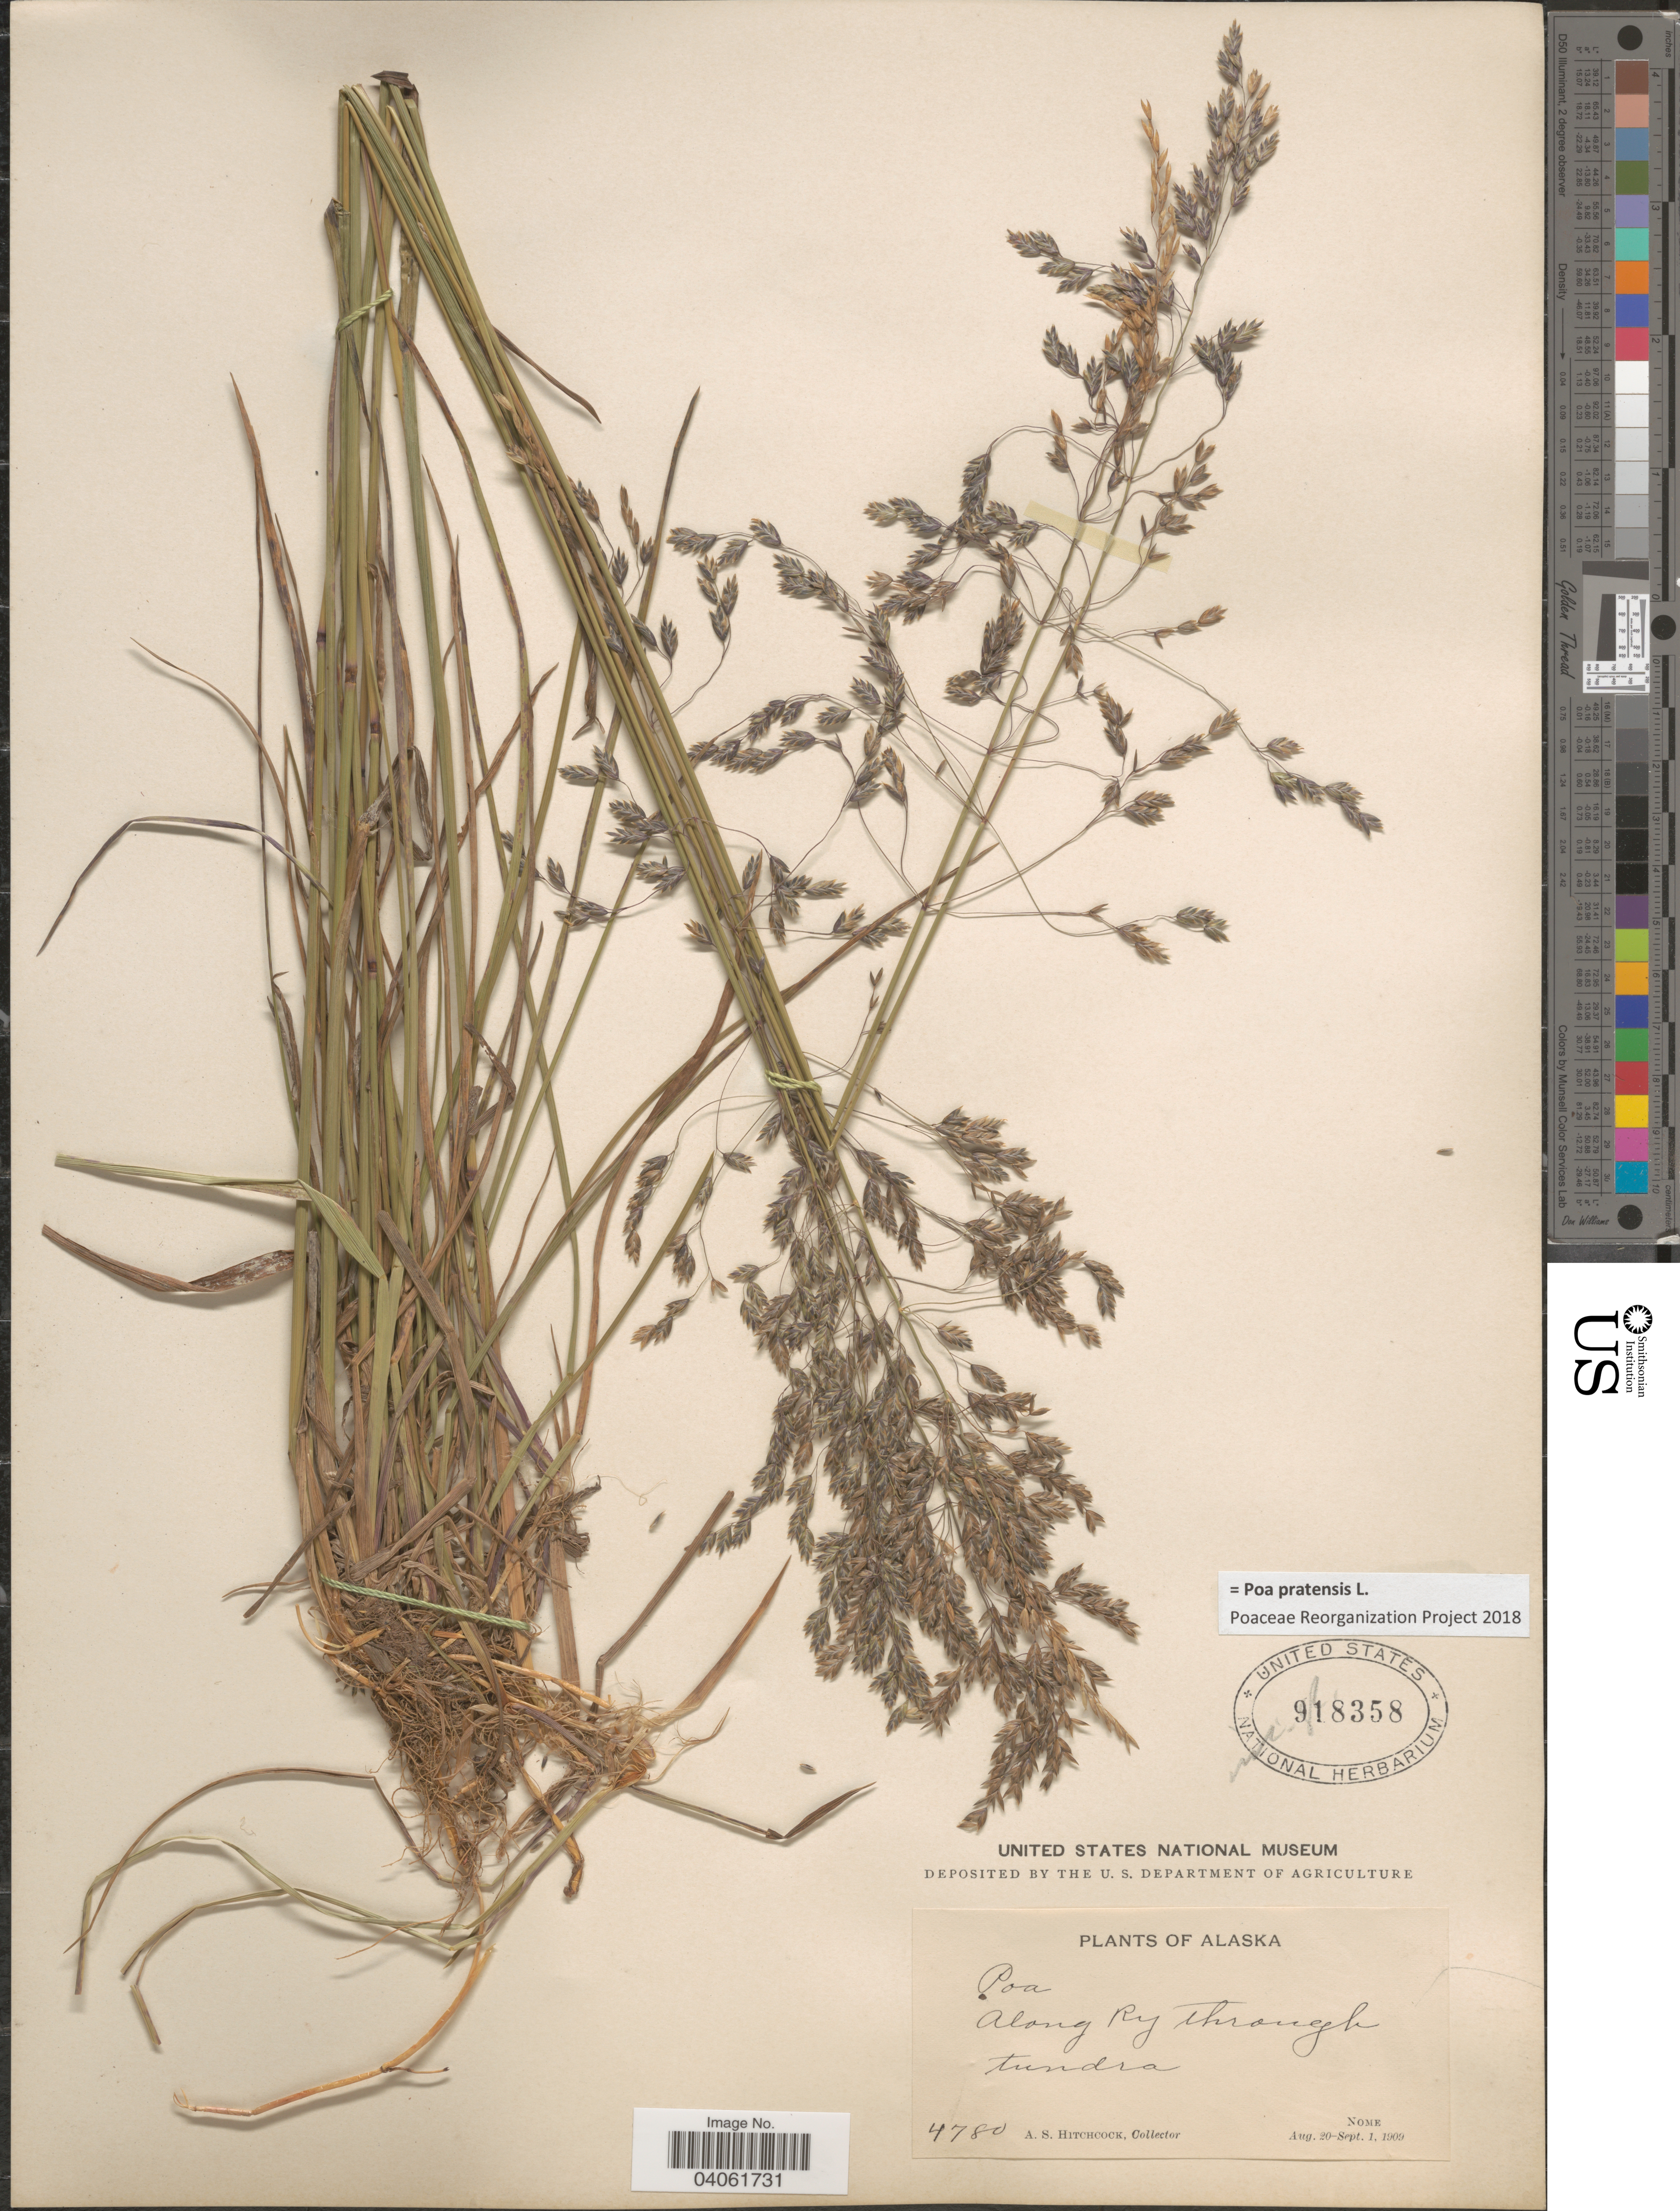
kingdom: Plantae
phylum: Tracheophyta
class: Liliopsida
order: Poales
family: Poaceae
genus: Poa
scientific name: Poa pratensis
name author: L.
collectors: A. S. Hitchcock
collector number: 4780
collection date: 1909-08-20/1909-09-01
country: United States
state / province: Alaska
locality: Nome.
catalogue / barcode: US 918358